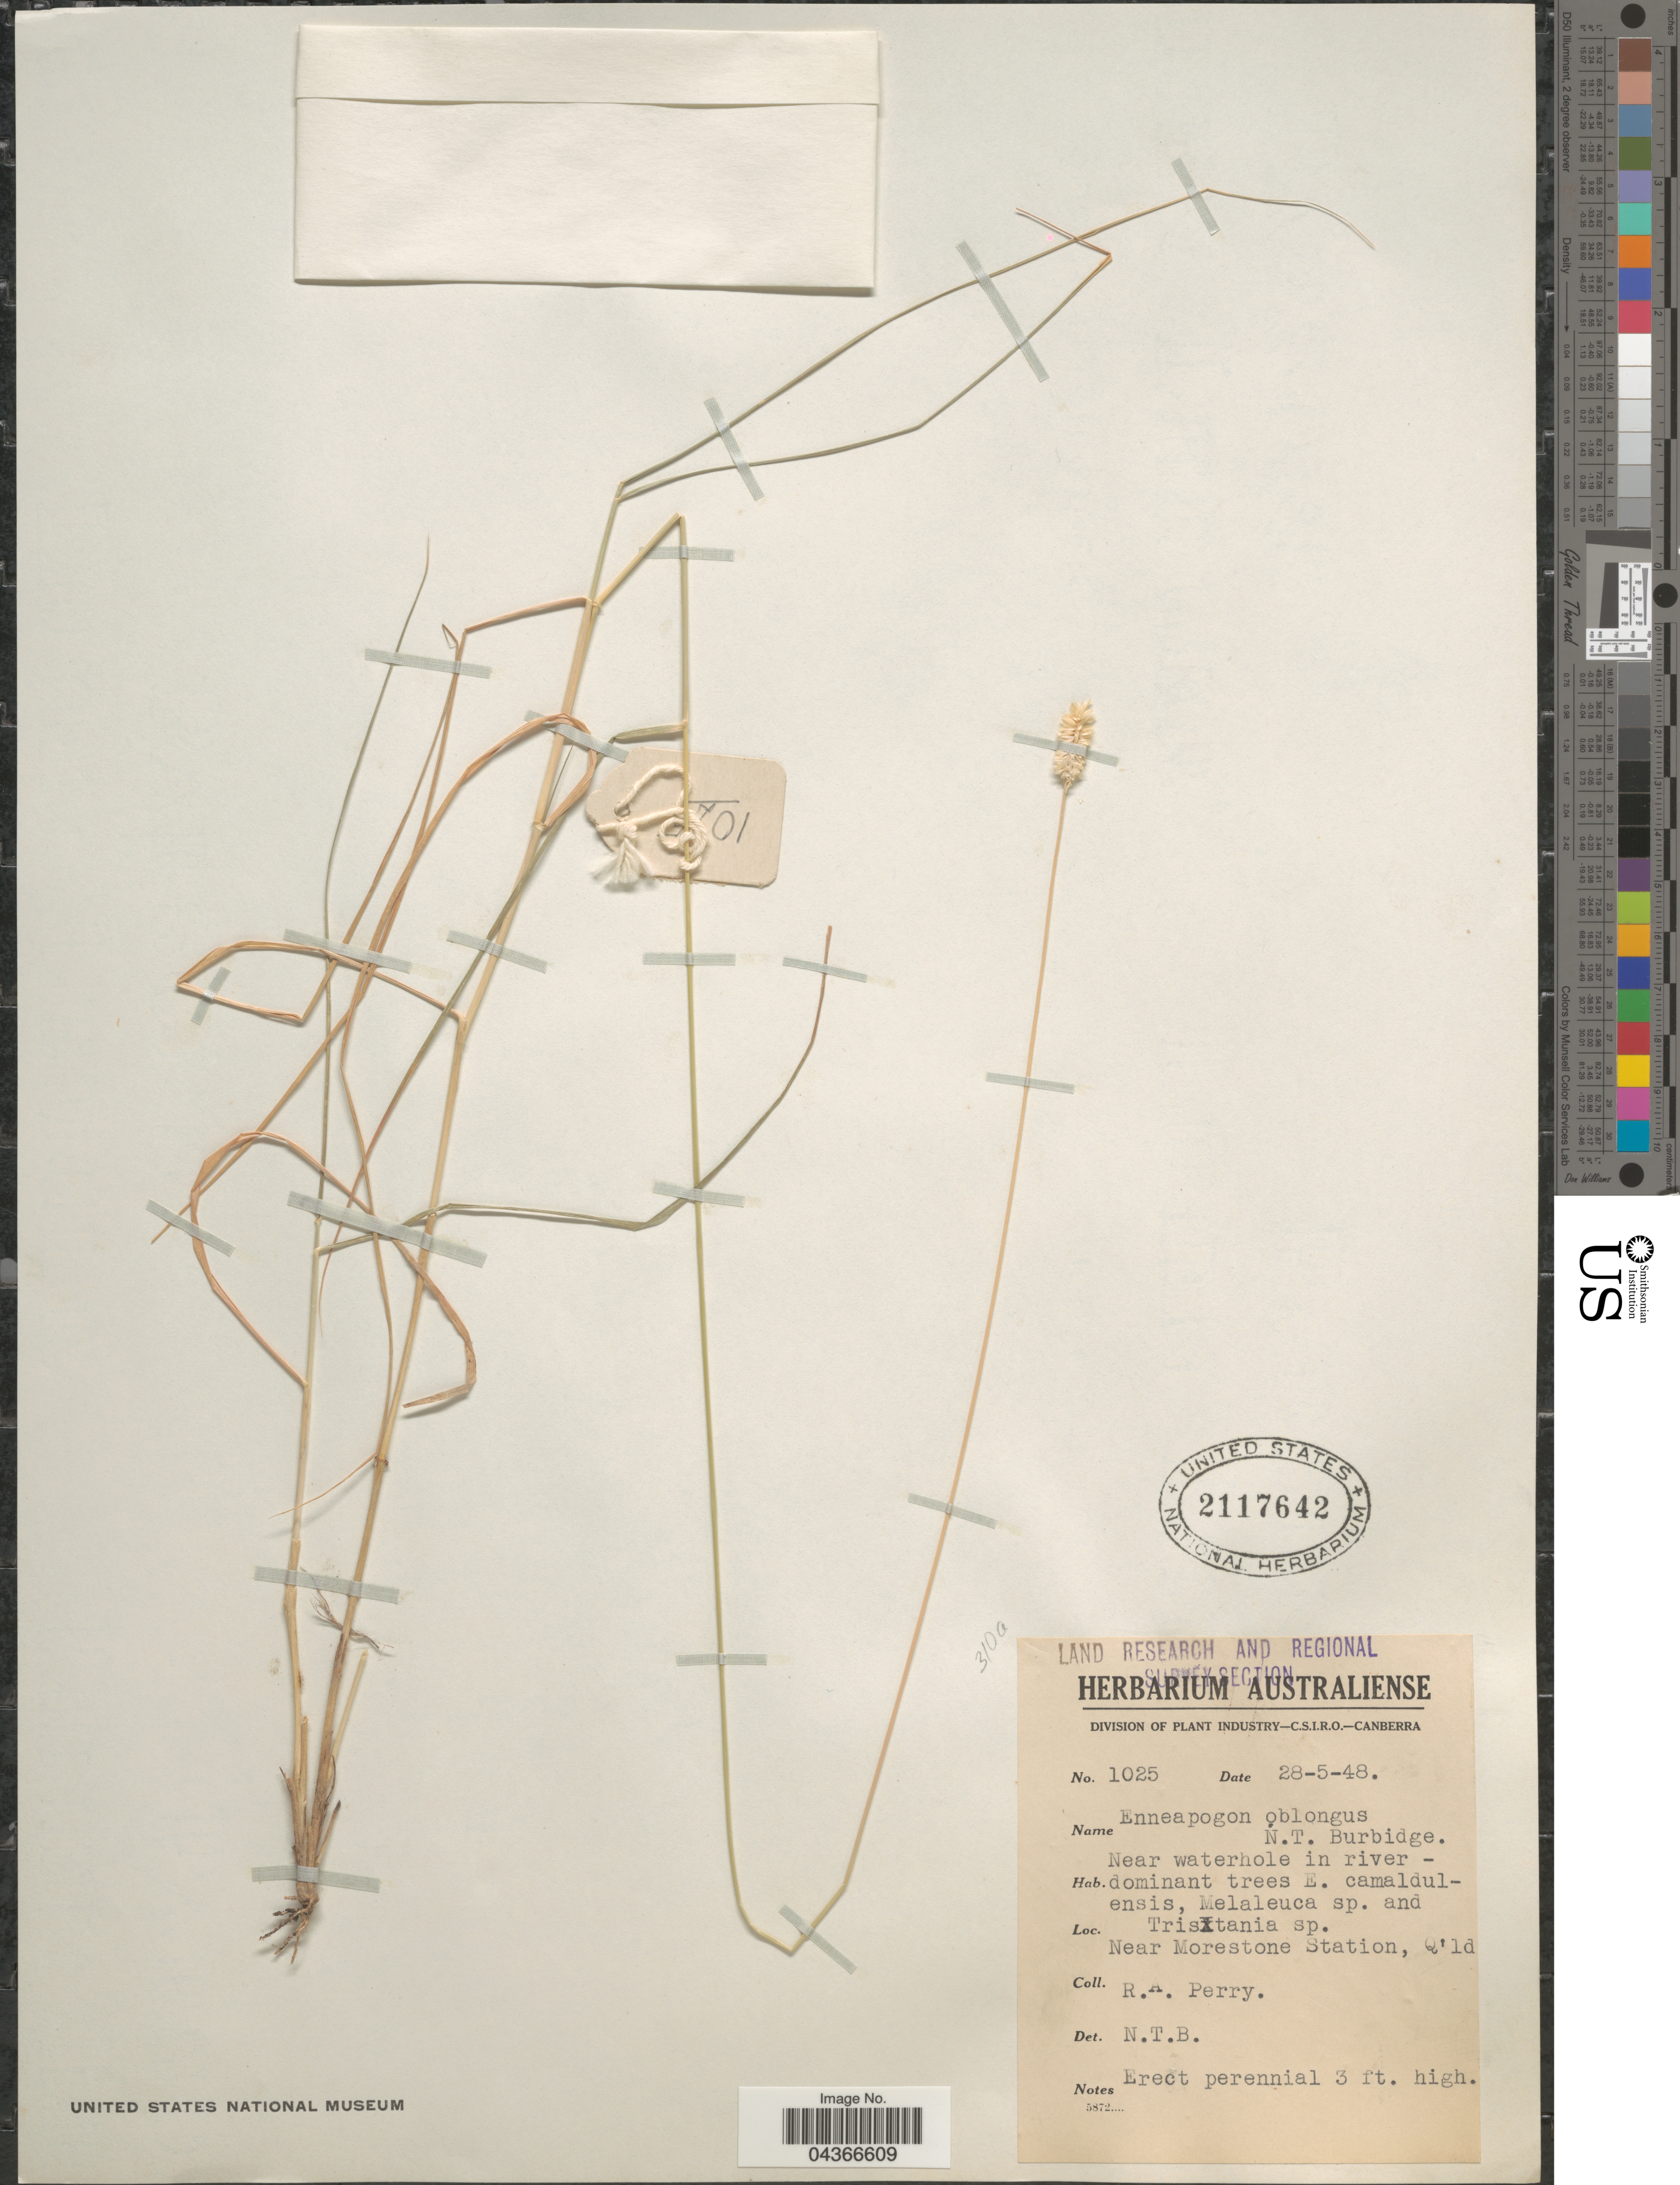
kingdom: Plantae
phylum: Tracheophyta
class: Liliopsida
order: Poales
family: Poaceae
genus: Enneapogon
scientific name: Enneapogon lindleyanus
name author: (Domin) C.E. Hubb.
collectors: Perry, R. A.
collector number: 1025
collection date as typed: Transcribed d/m/y: 28/5/48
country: Australia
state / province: Queensland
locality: Land Research and Regional Survey Section. Near Morestone Station.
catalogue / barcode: US 2117642